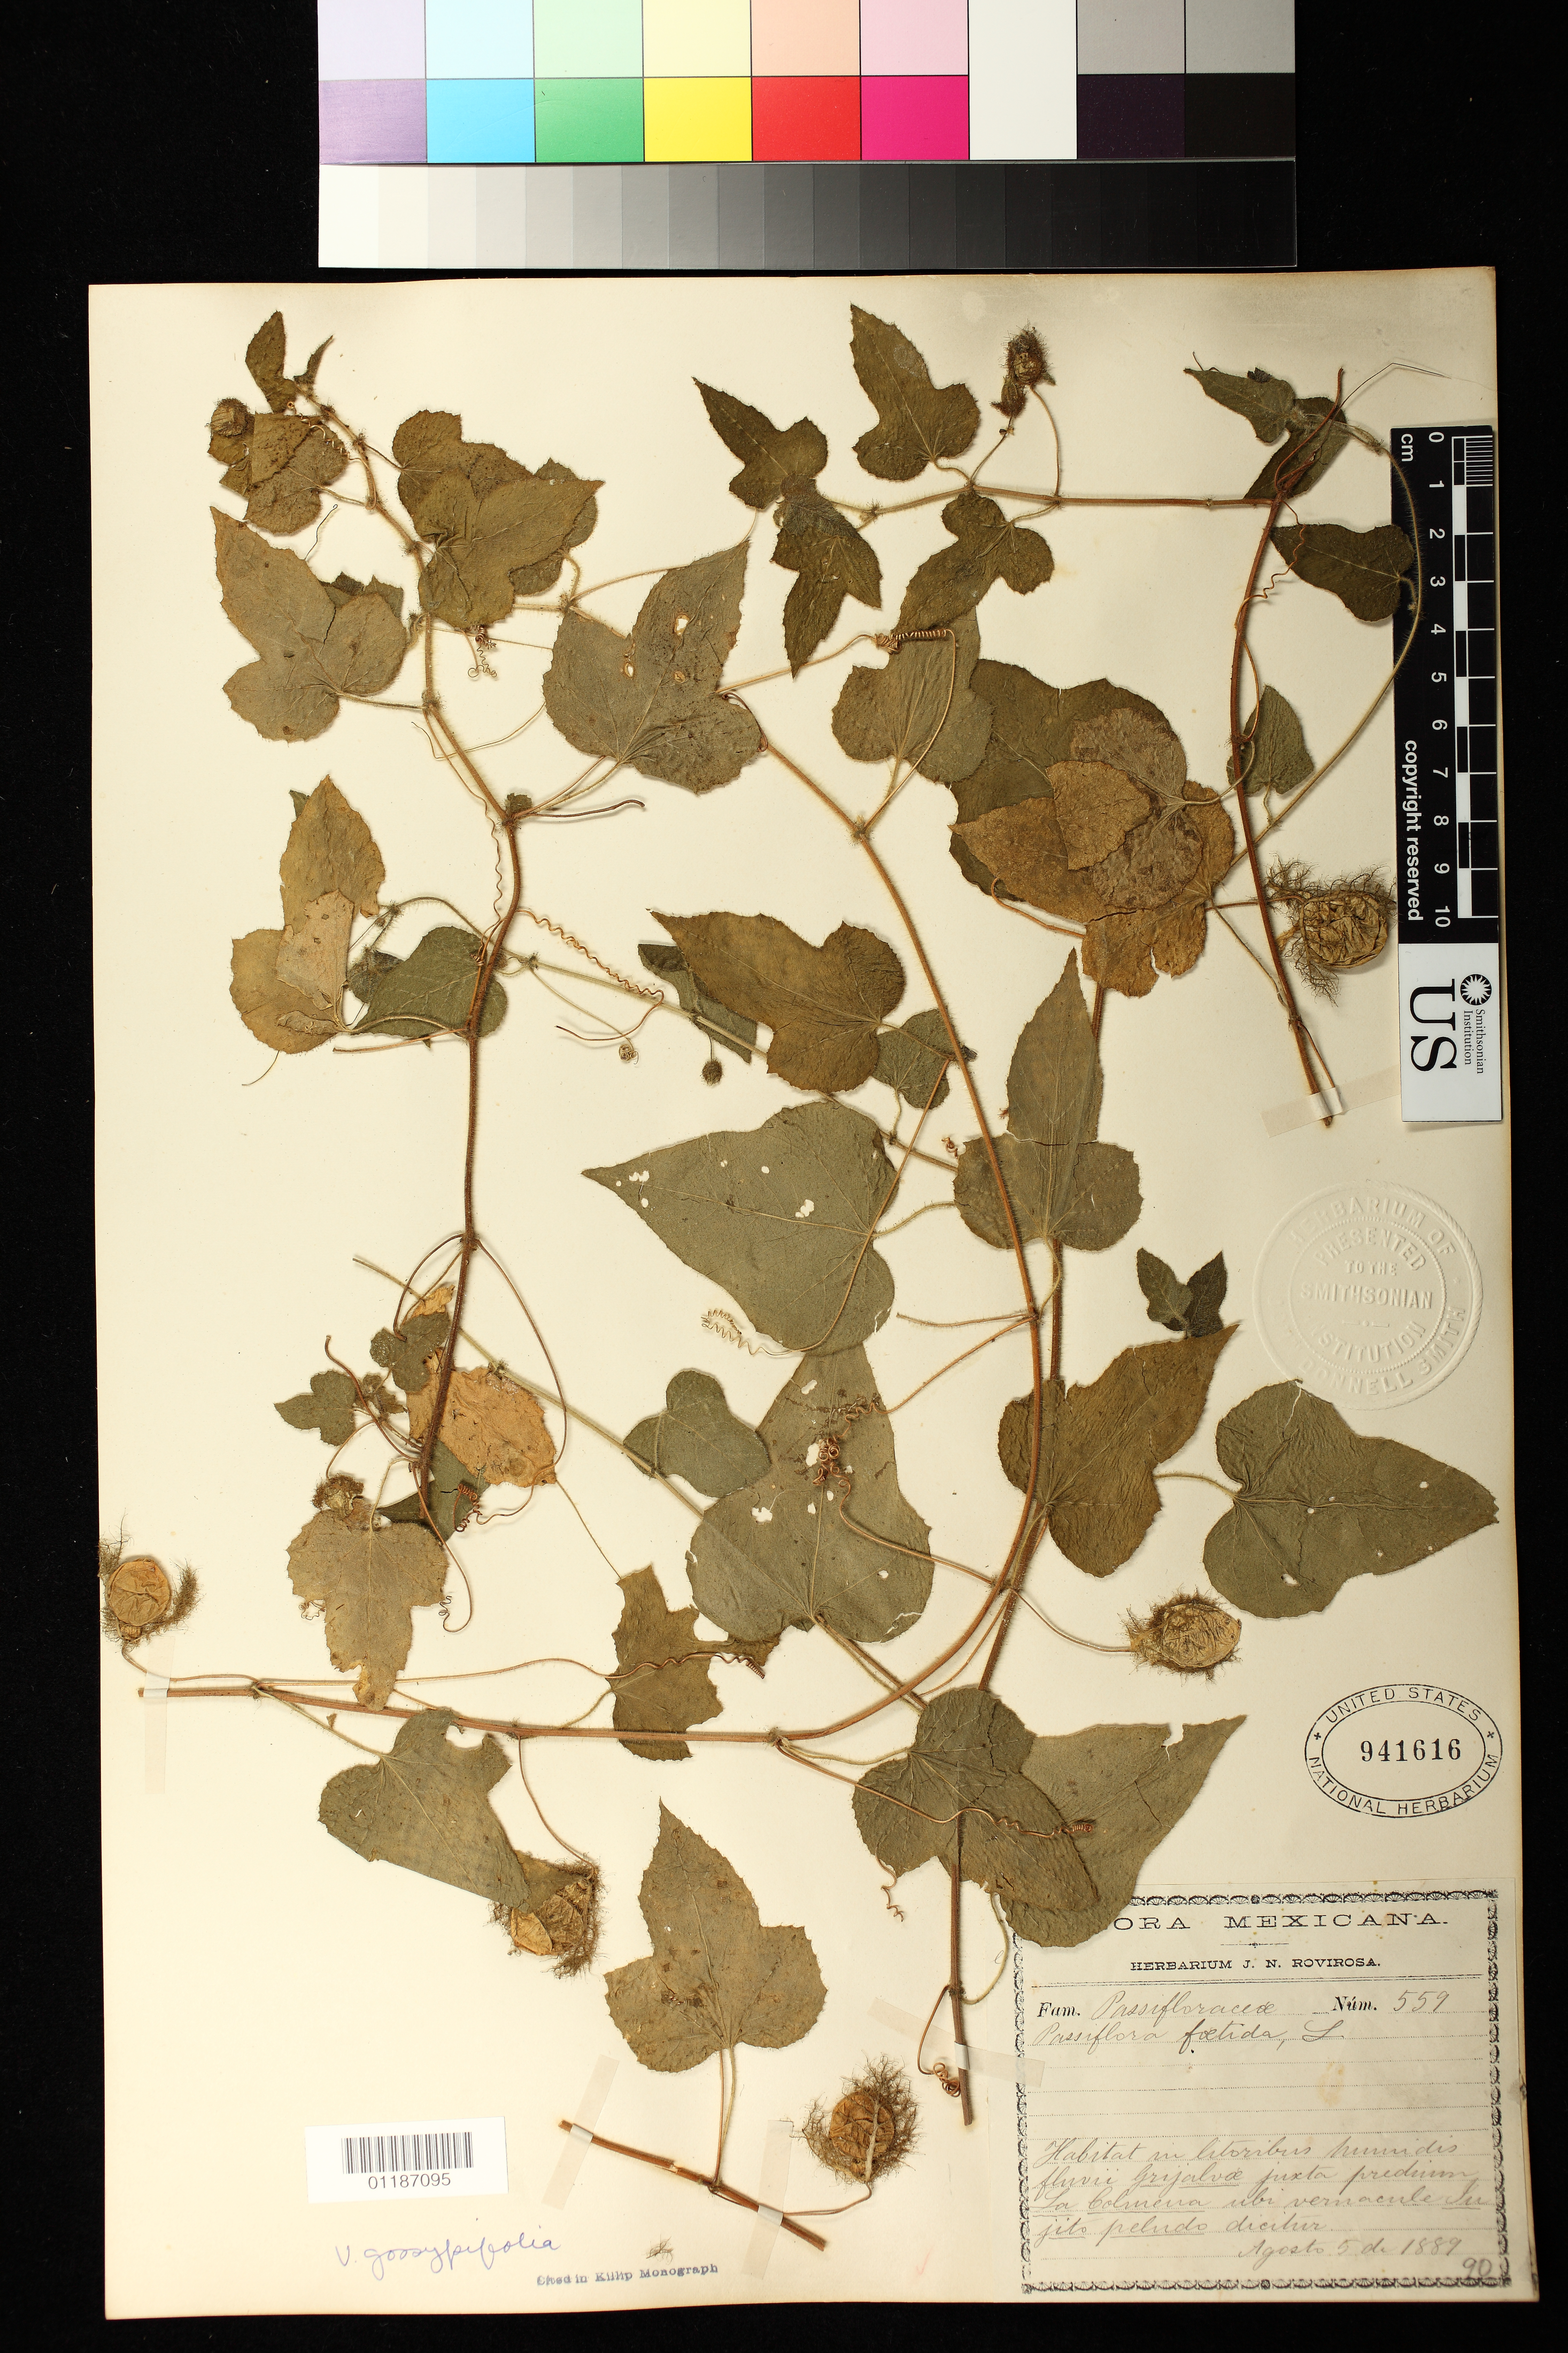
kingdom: Plantae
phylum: Tracheophyta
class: Magnoliopsida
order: Malpighiales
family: Passifloraceae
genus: Passiflora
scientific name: Passiflora foetida var. gossypiifolia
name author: (Desv.) Mast.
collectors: J. N. Rovirosa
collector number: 559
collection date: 1889-08-05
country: Mexico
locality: La Colmena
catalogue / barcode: US 941616